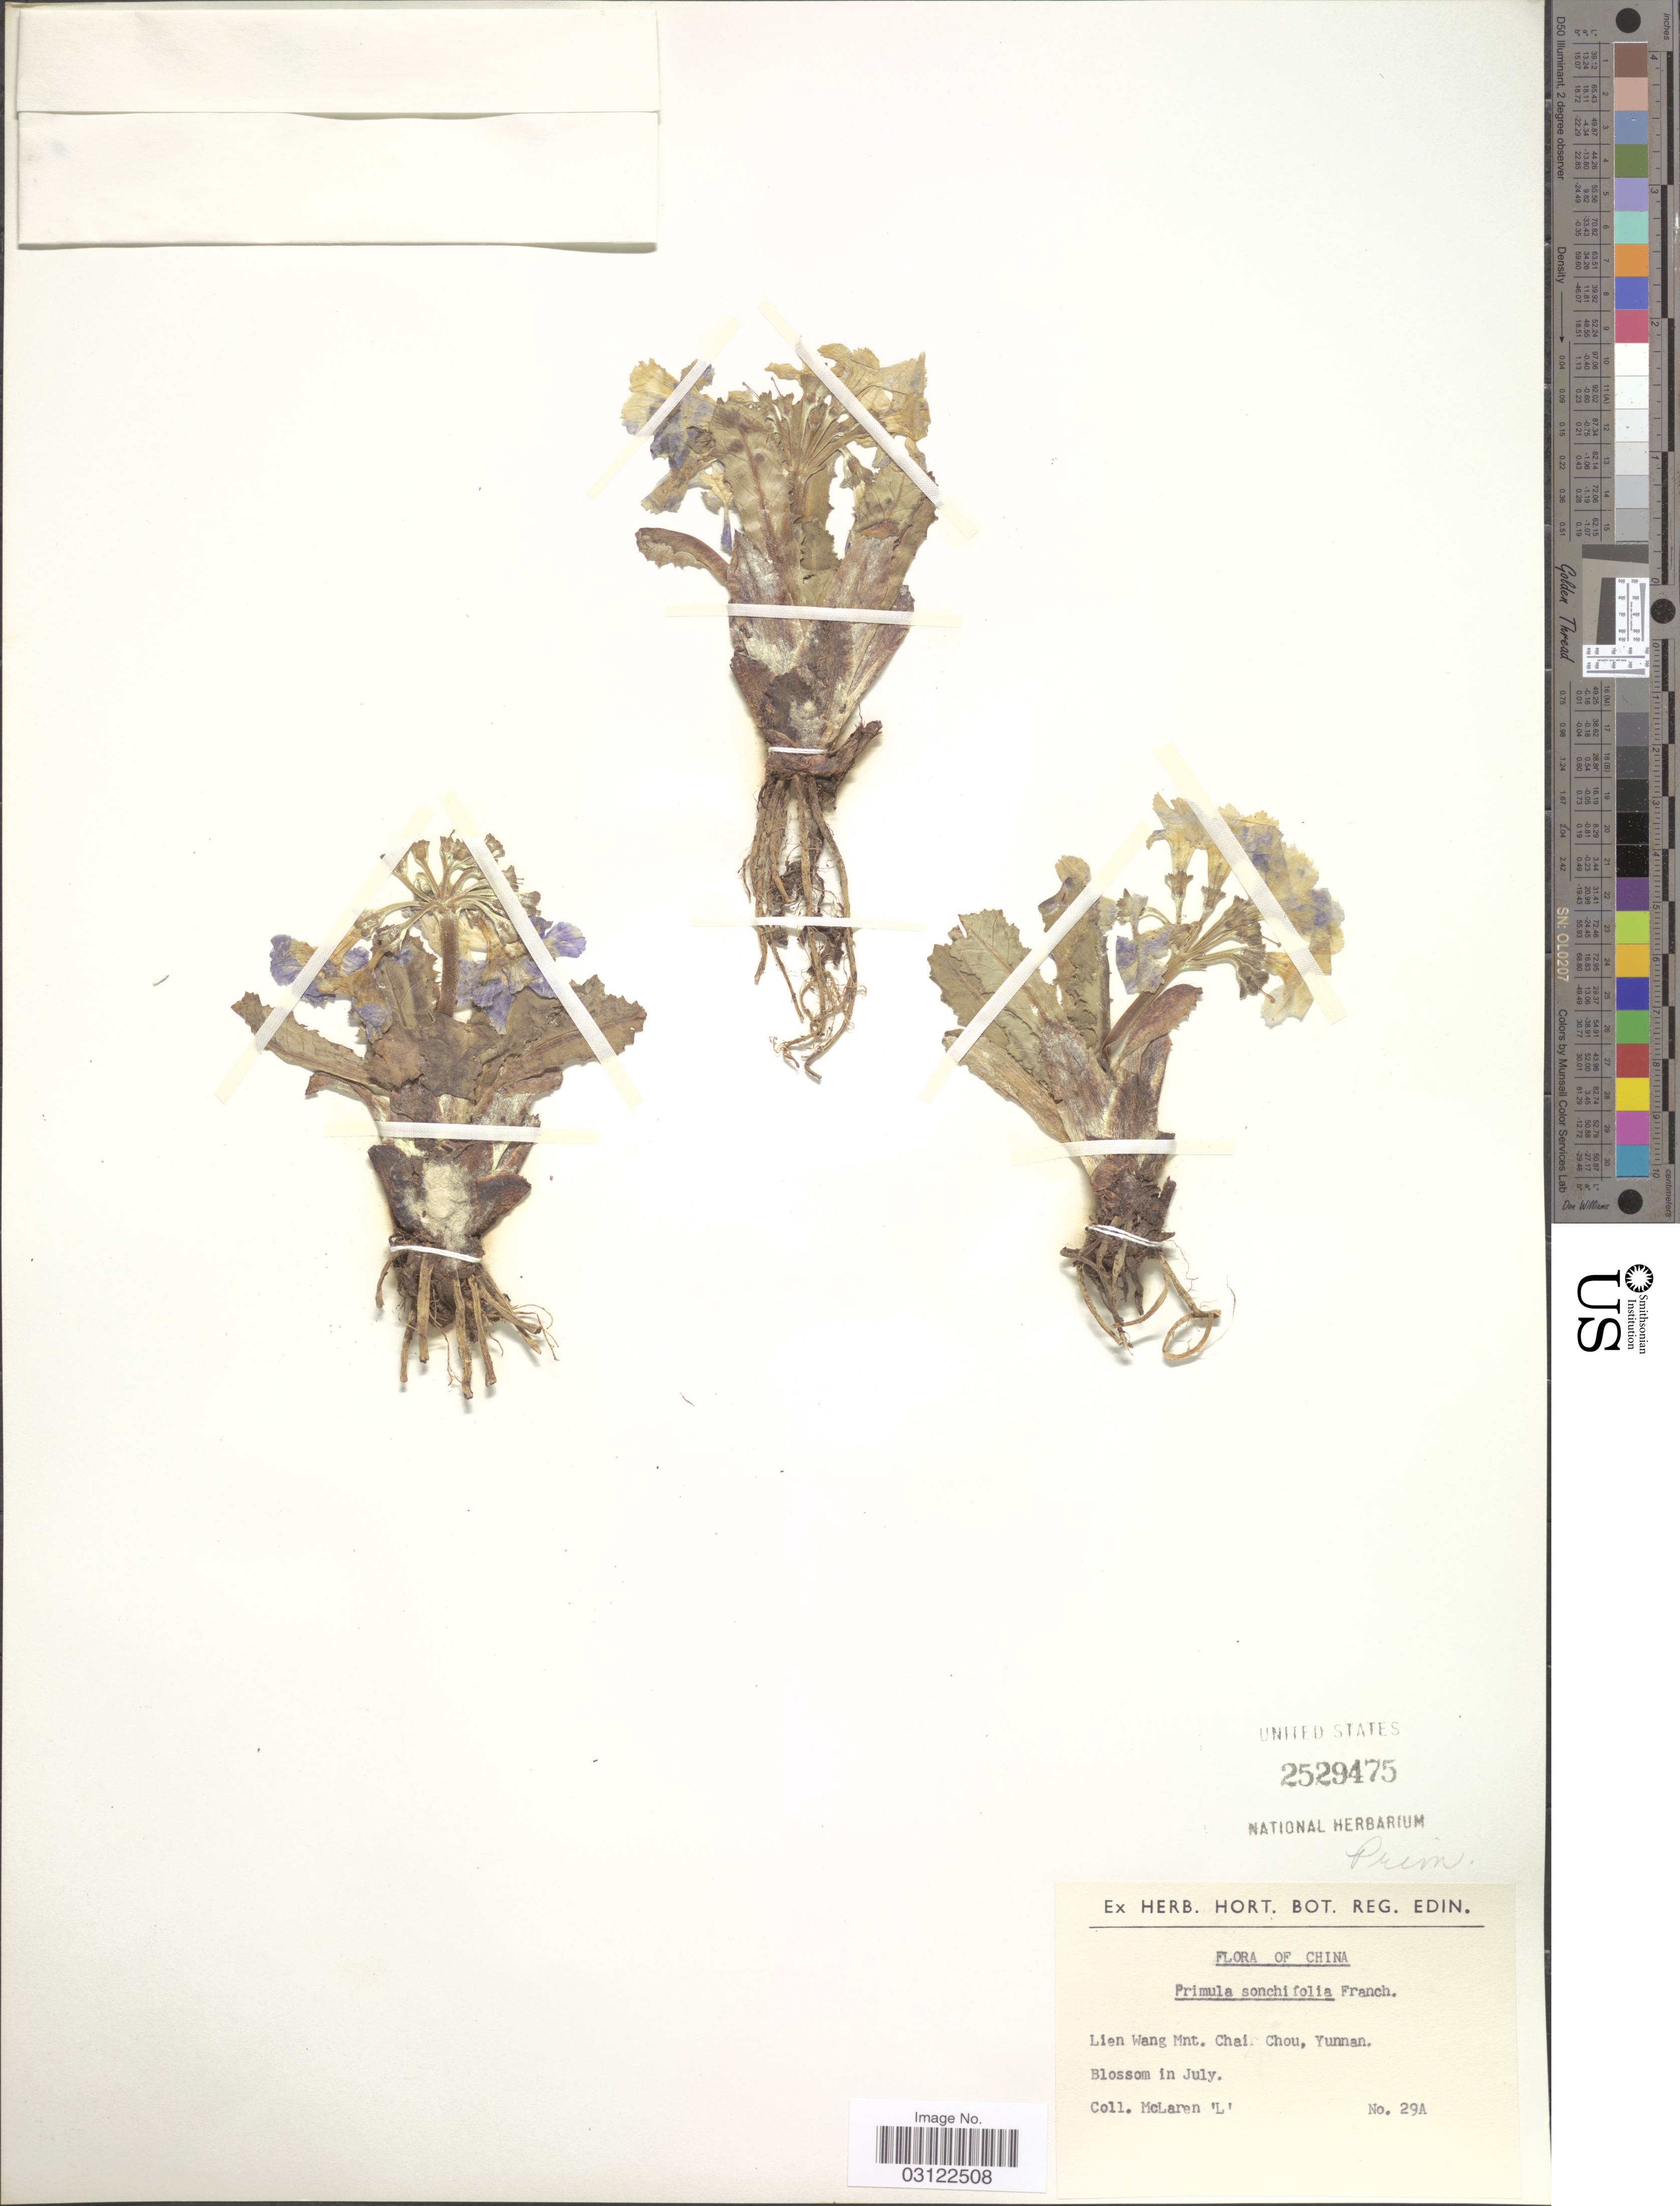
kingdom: Plantae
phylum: Tracheophyta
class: Magnoliopsida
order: Ericales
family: Primulaceae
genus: Primula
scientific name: Primula sonchifolia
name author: Franch.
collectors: McLaren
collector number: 29A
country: China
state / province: Yunnan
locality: Lien Wang Mnt. Chai Chou.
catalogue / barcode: US 2529475